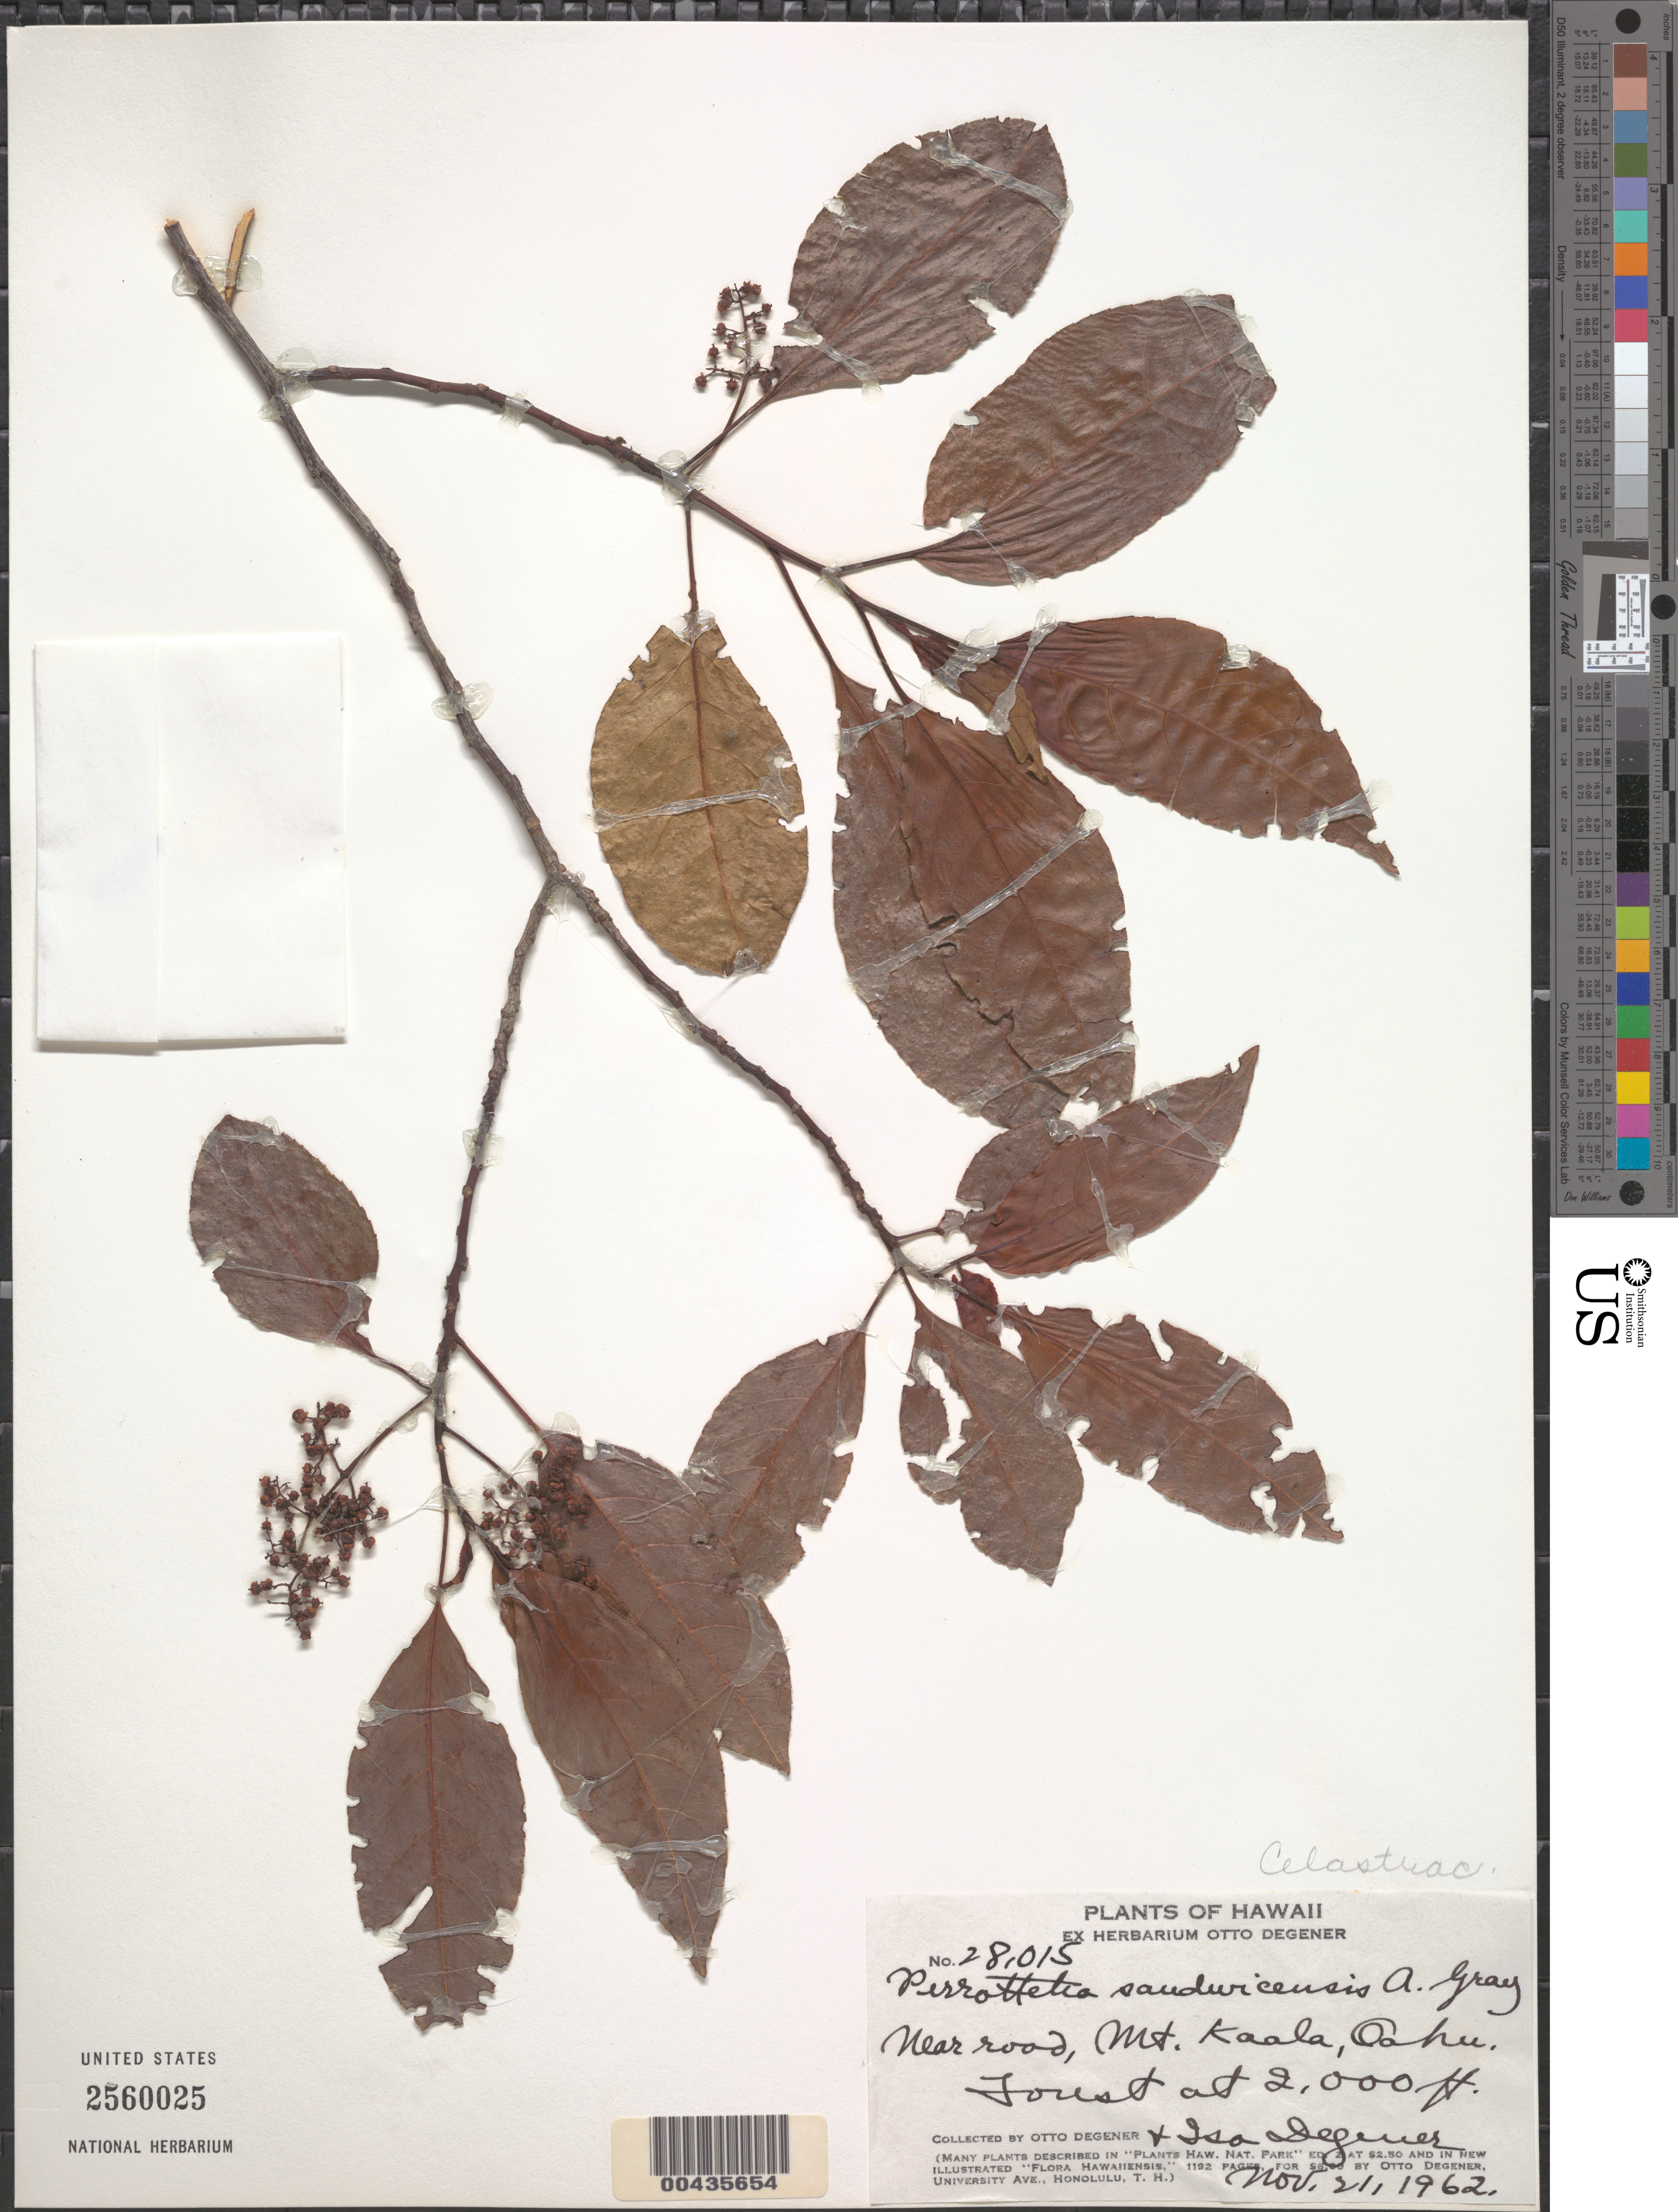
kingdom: Plantae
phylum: Tracheophyta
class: Magnoliopsida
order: Huerteales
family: Dipentodontaceae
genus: Perrottetia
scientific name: Perrottetia sandwicensis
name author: A. Gray in Wilkes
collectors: O. Degener & I. Degener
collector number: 28015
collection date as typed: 21 Nov 1962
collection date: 1962-11-21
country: United States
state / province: Hawaii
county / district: Honolulu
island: Oahu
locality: Near road, Mt. Kaala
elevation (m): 610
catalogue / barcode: US 2560025